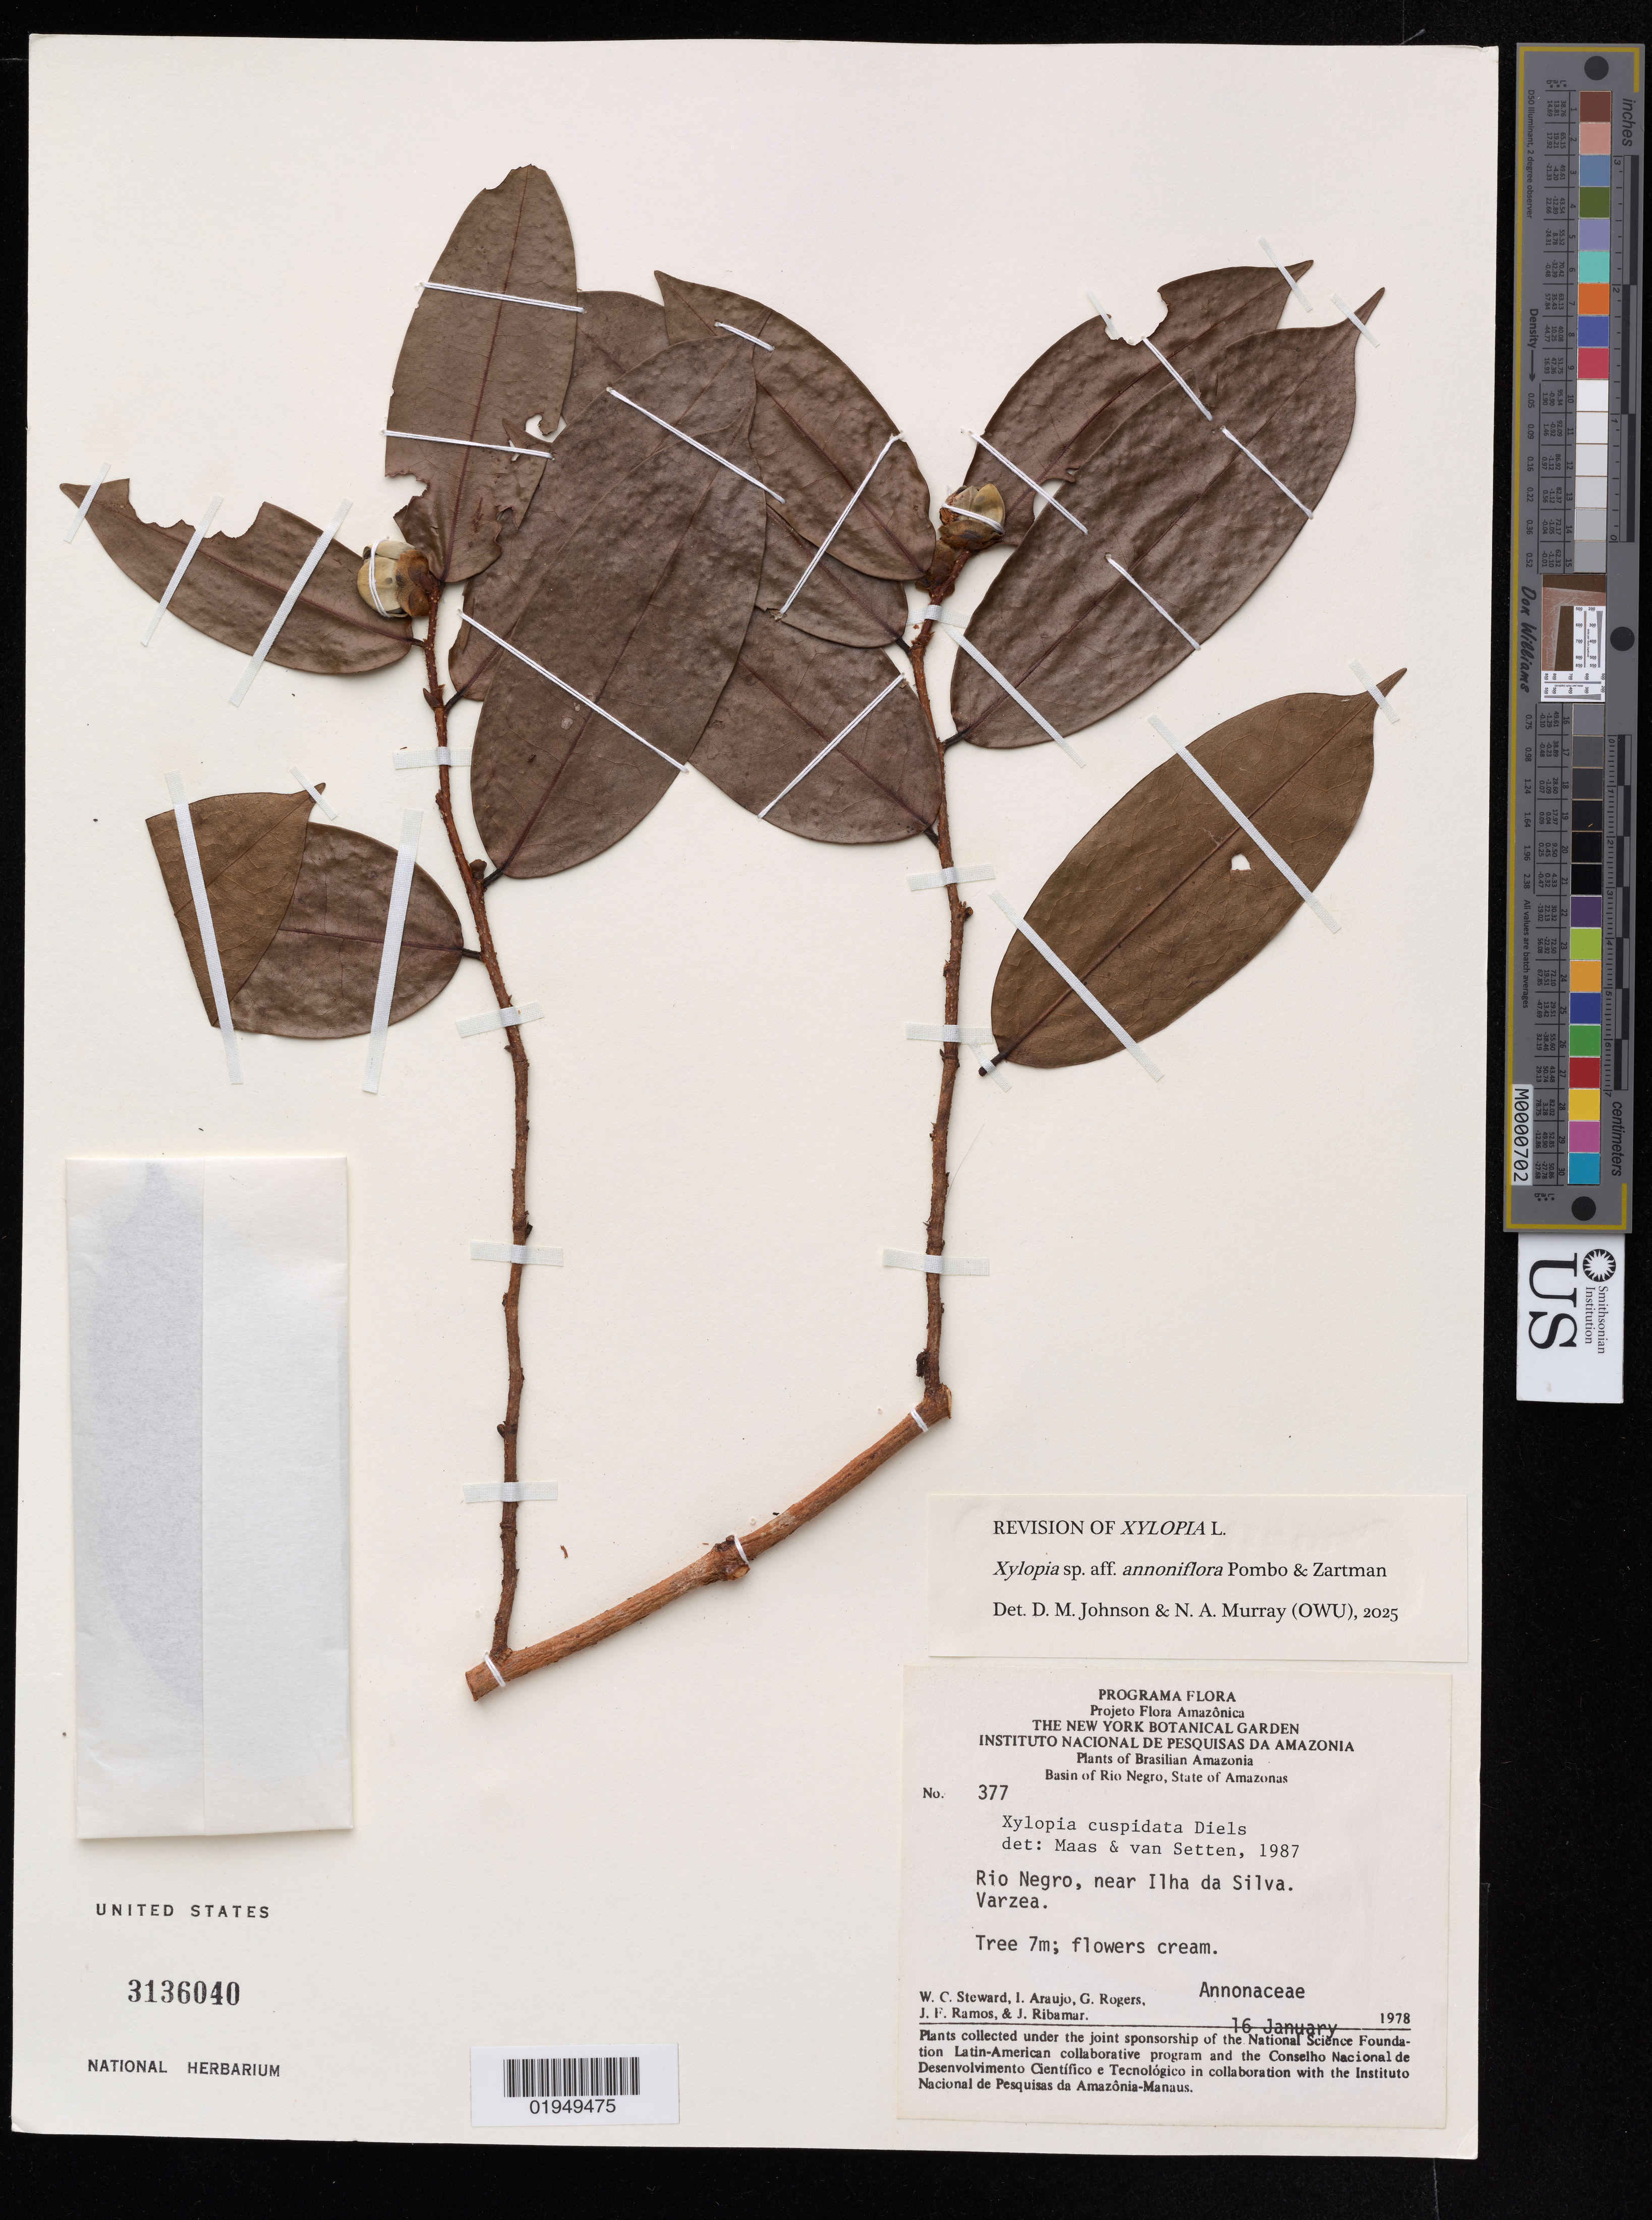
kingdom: Plantae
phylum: Tracheophyta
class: Magnoliopsida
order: Magnoliales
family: Annonaceae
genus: Xylopia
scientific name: Xylopia annoniflora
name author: Pombo & Zartman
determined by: Johnson, D. M.; Murray, N. A.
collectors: W. C. Steward, I. Araujo, G. Rogers, J. F. Ramos & J. Ribamar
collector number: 377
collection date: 1978-01-16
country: Brazil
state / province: Amazônas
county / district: Rio Negro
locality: near Ilha da Silva. Varzea. Plants of Brasilian Amazonia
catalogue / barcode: US 3136040